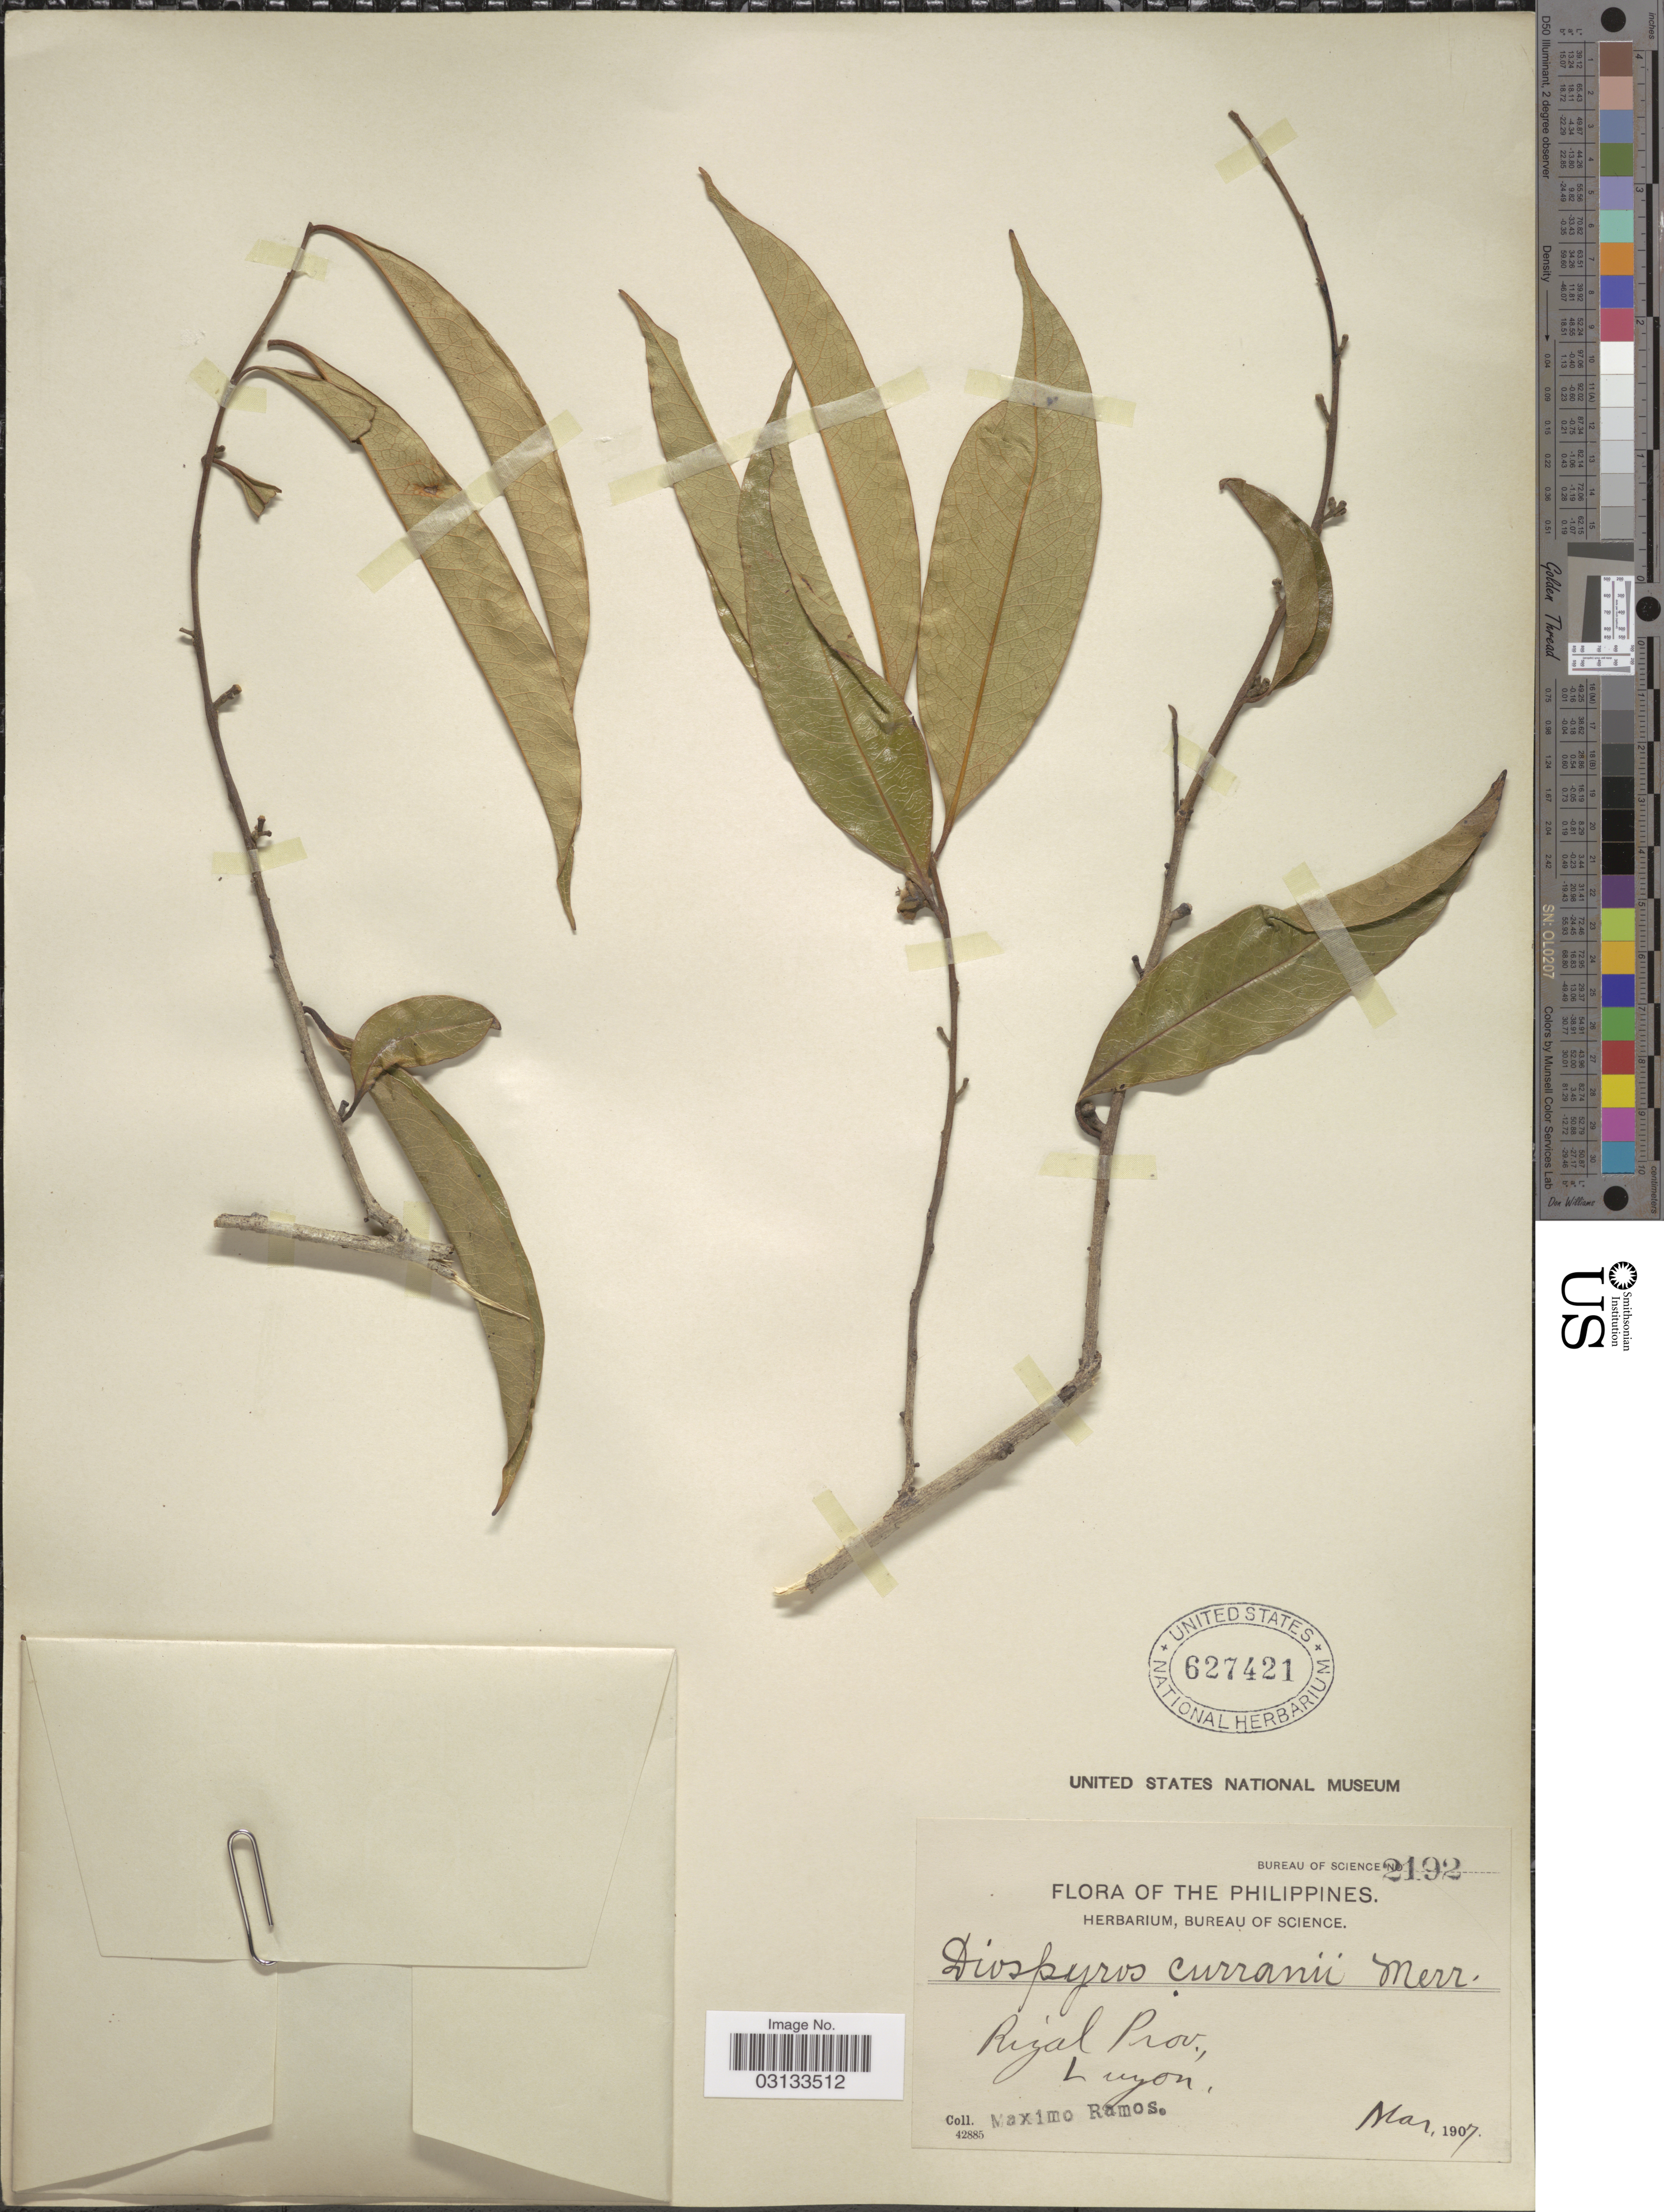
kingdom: Plantae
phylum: Tracheophyta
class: Magnoliopsida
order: Ericales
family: Ebenaceae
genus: Diospyros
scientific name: Diospyros curranii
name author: Merr.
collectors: M. Ramos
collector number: Bureau of Science 2192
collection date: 1907-03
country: Philippines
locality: Rizal Prov., Luzon.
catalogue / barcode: US 627421